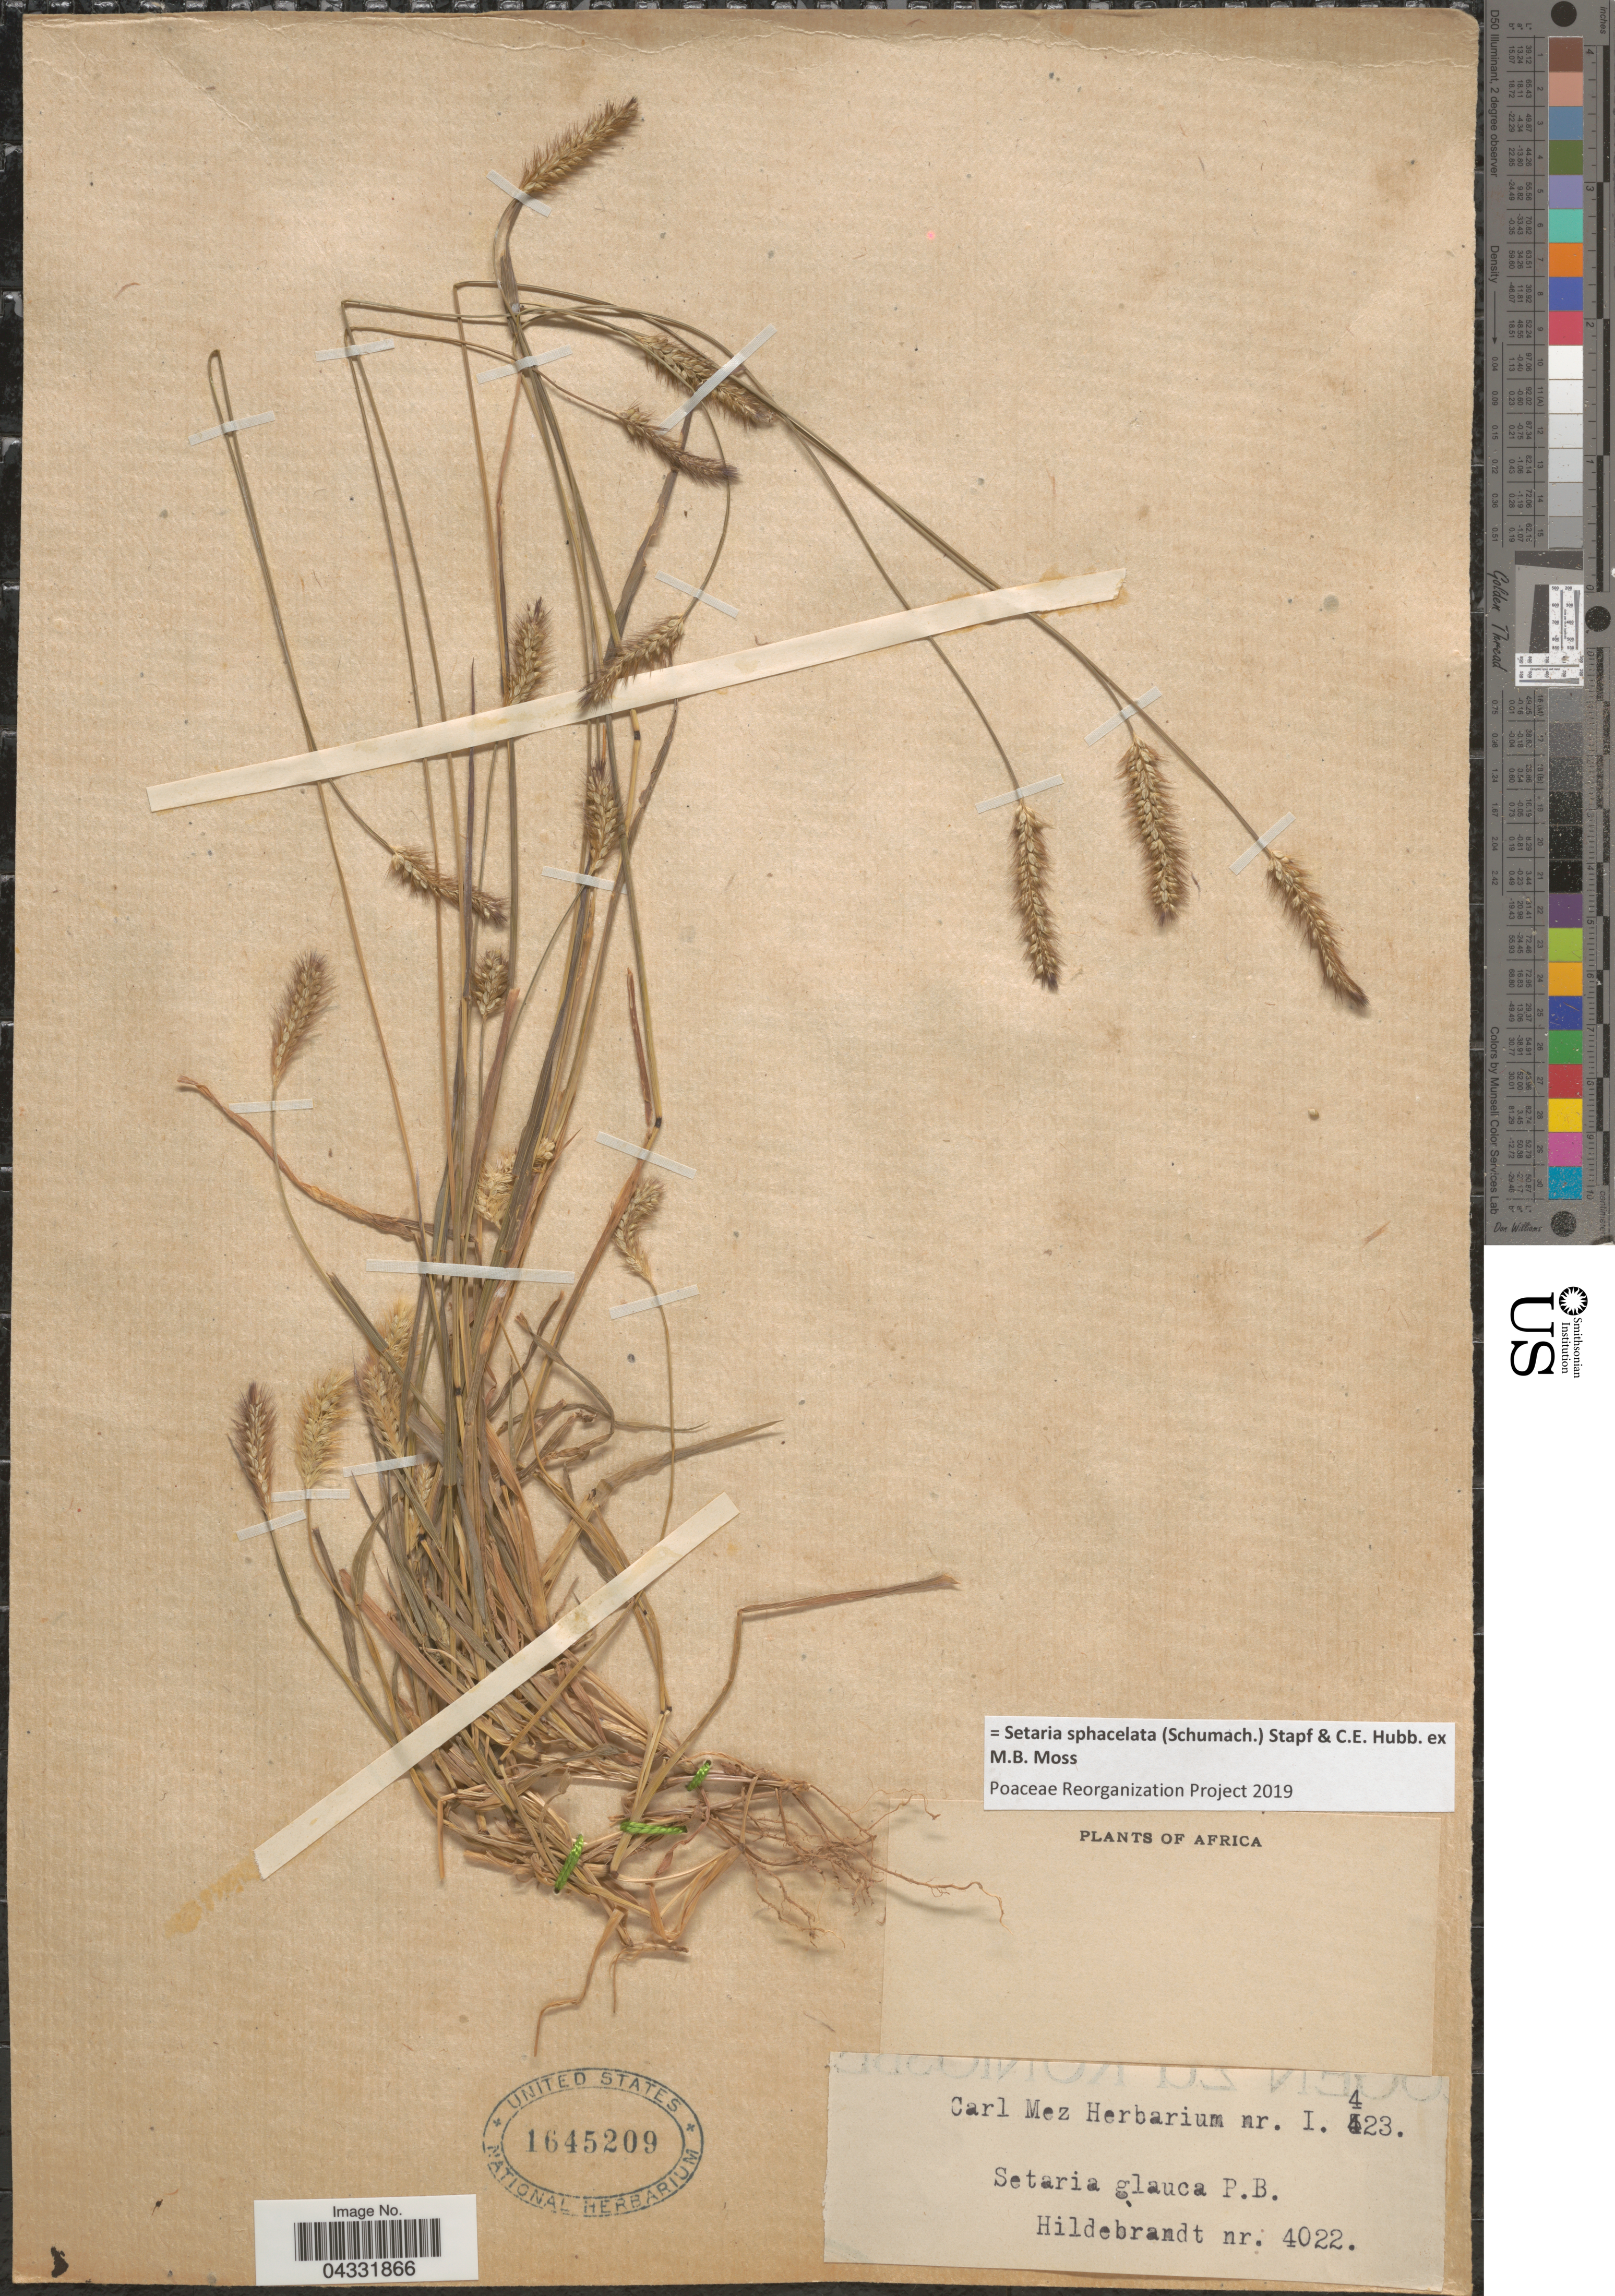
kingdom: Plantae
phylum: Tracheophyta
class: Liliopsida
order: Poales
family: Poaceae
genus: Setaria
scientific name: Setaria sphacelata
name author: (Schumach.) Stapf & Hubb. ex Moss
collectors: Hildebrandt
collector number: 4022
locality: Africa.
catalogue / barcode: US 1645209